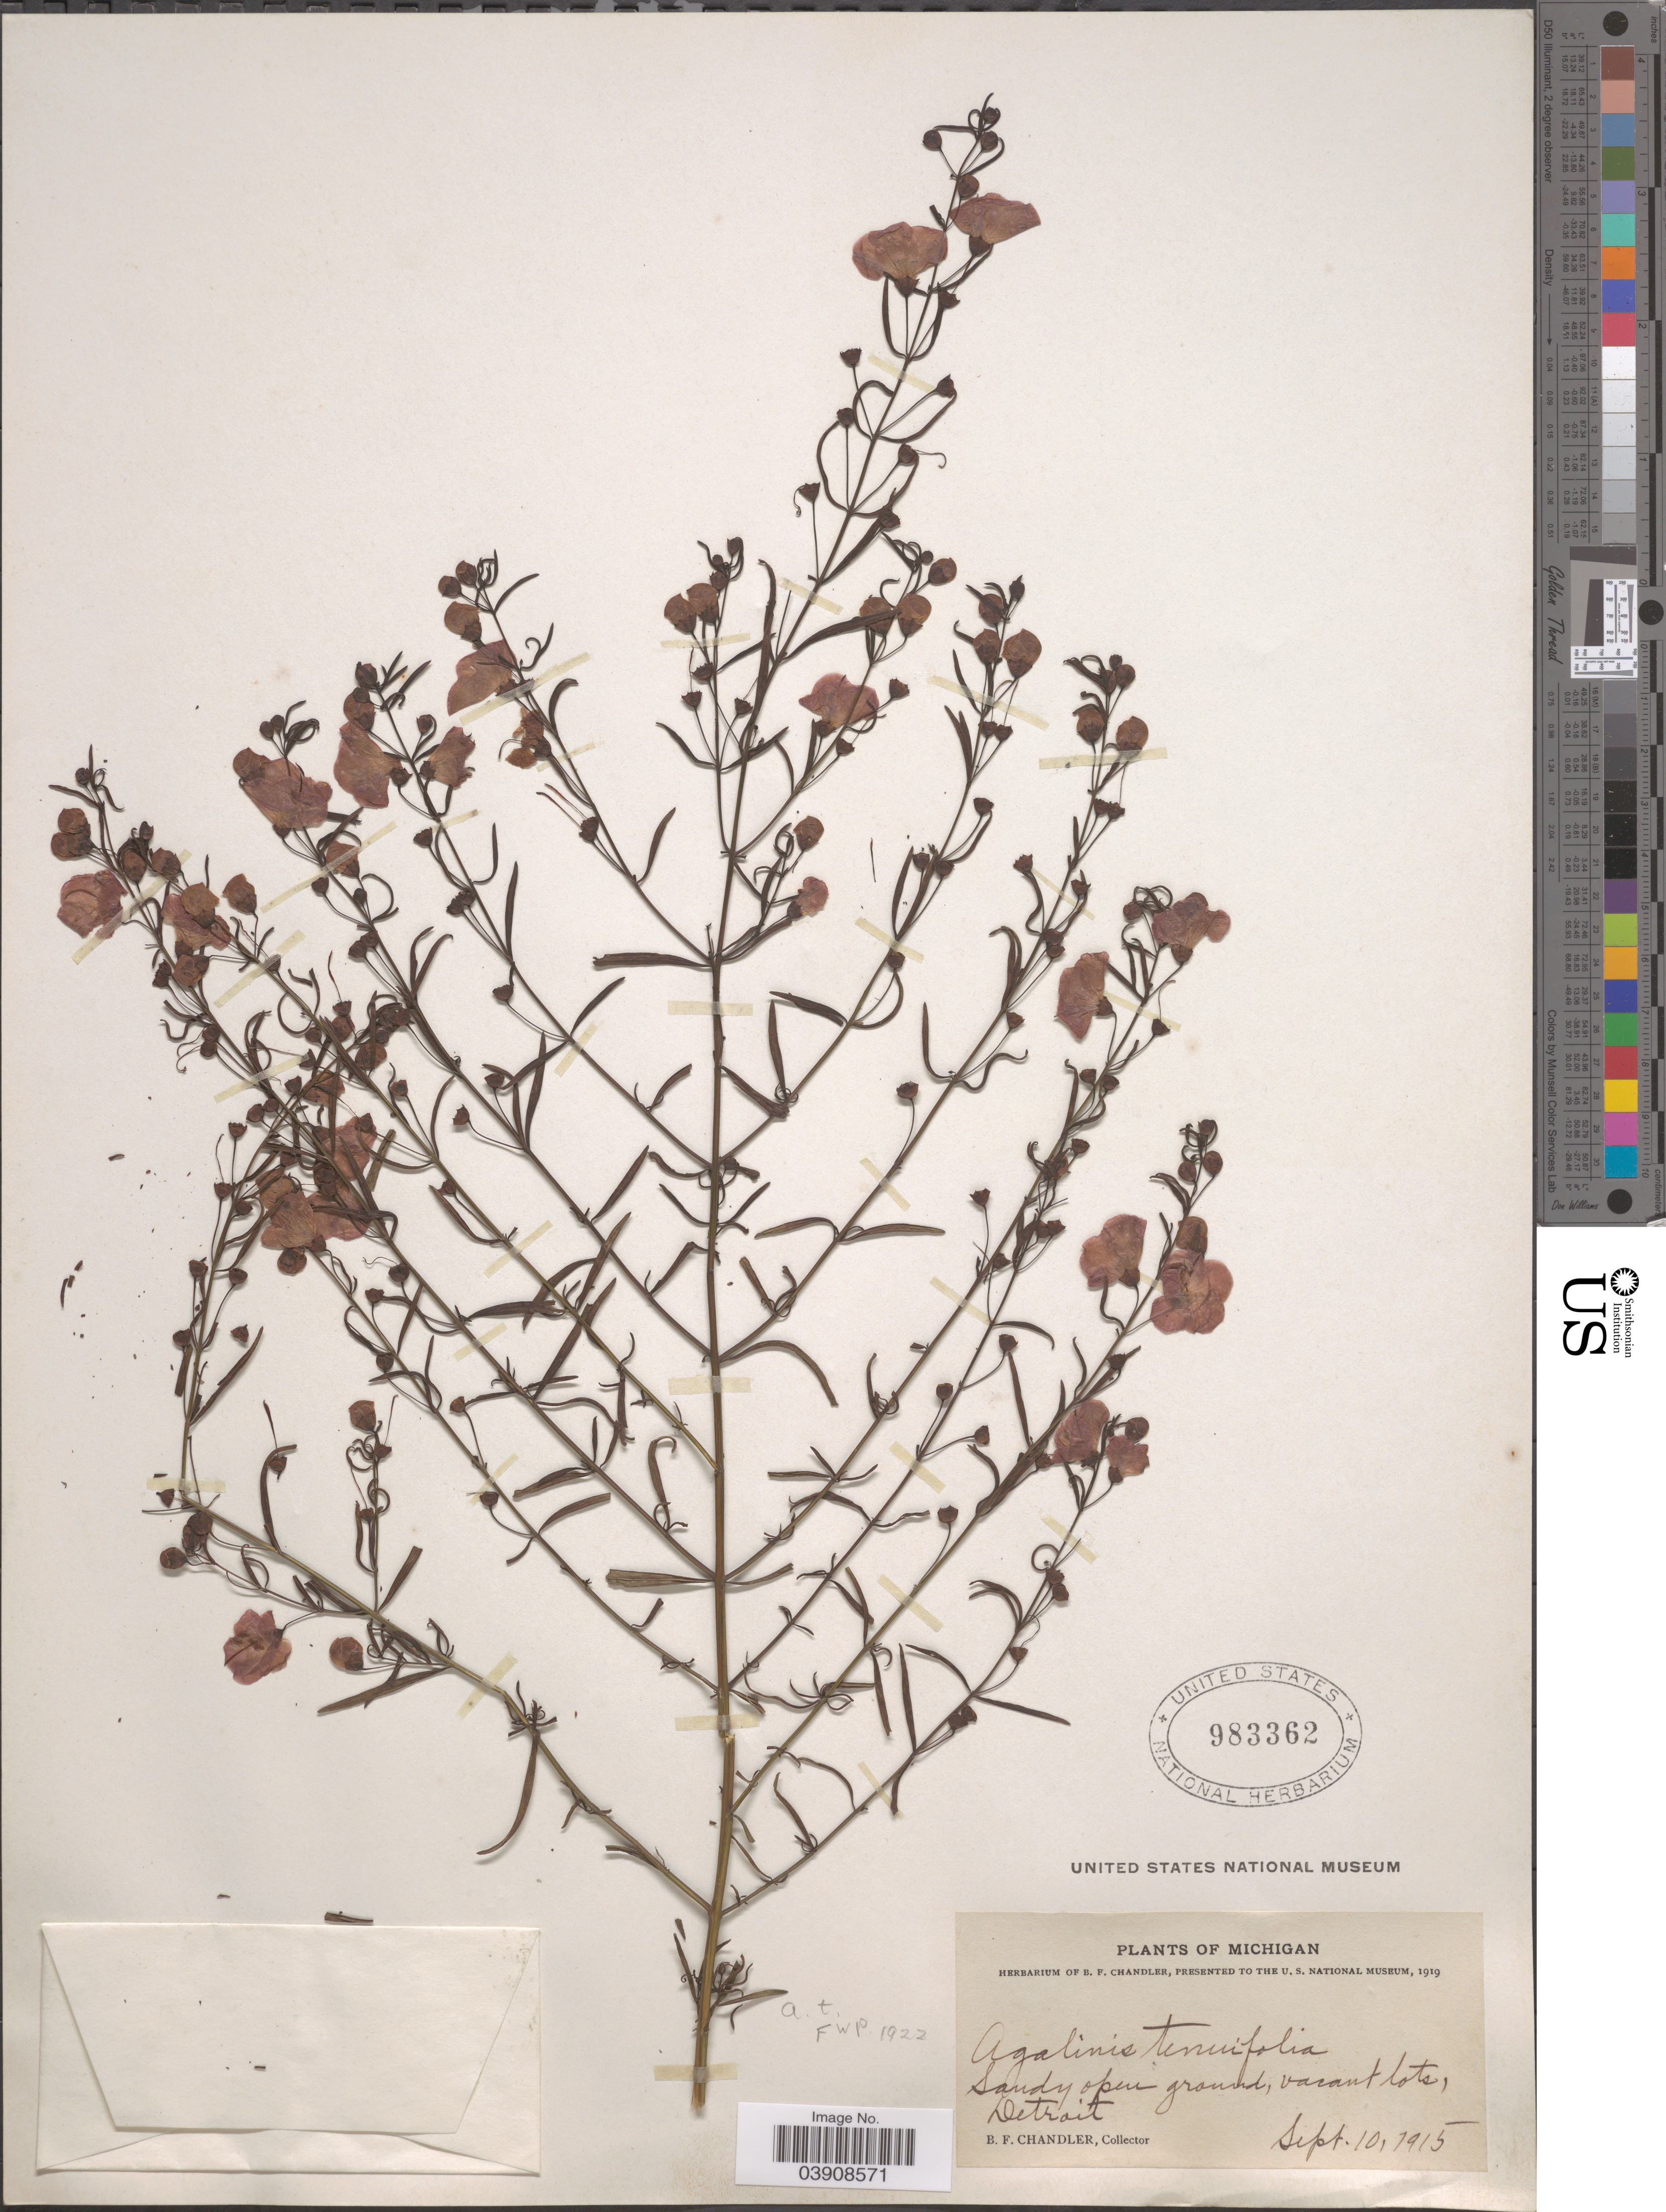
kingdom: Plantae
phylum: Tracheophyta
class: Magnoliopsida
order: Lamiales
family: Orobanchaceae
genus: Agalinis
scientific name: Agalinis tenuifolia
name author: (Vahl) Raf.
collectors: B. F. Chandler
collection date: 1915-09-10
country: United States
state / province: Michigan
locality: Detroit.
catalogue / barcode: US 983362